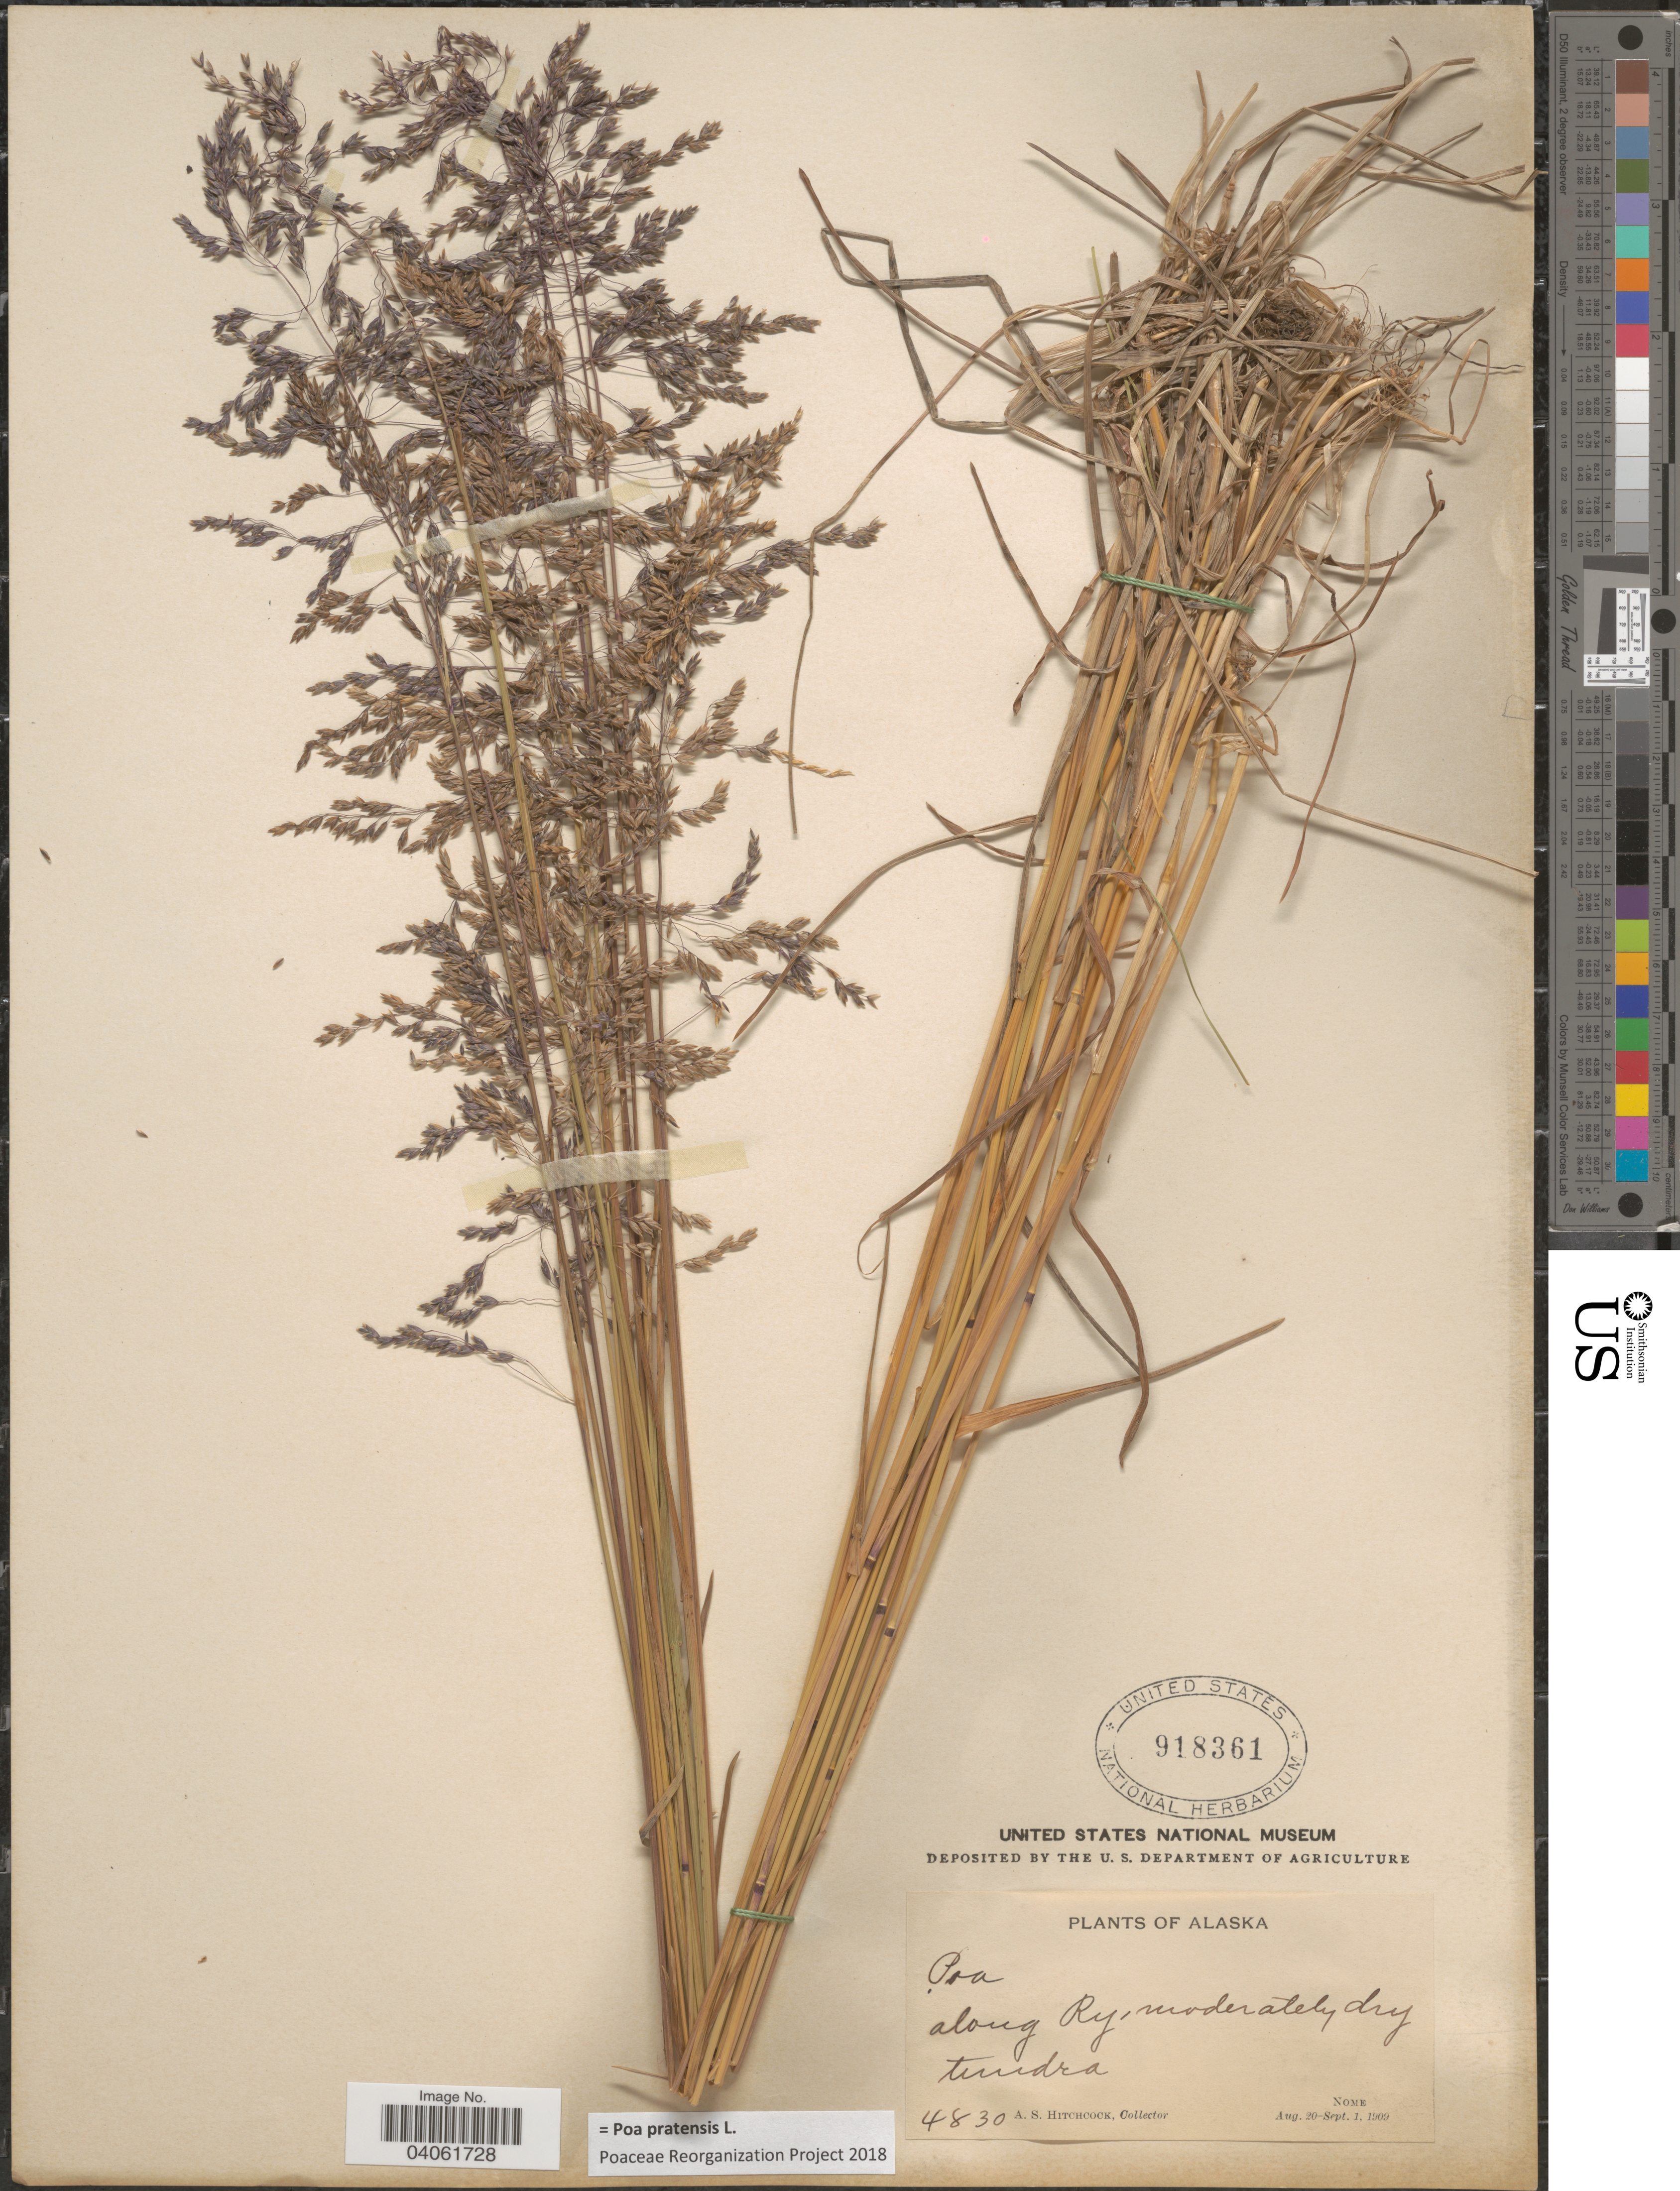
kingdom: Plantae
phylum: Tracheophyta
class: Liliopsida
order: Poales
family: Poaceae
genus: Poa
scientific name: Poa pratensis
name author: L.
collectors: A. S. Hitchcock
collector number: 4830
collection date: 1909-08-20/1909-09-01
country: United States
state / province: Alaska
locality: Along Ry. Nome.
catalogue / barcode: US 918361